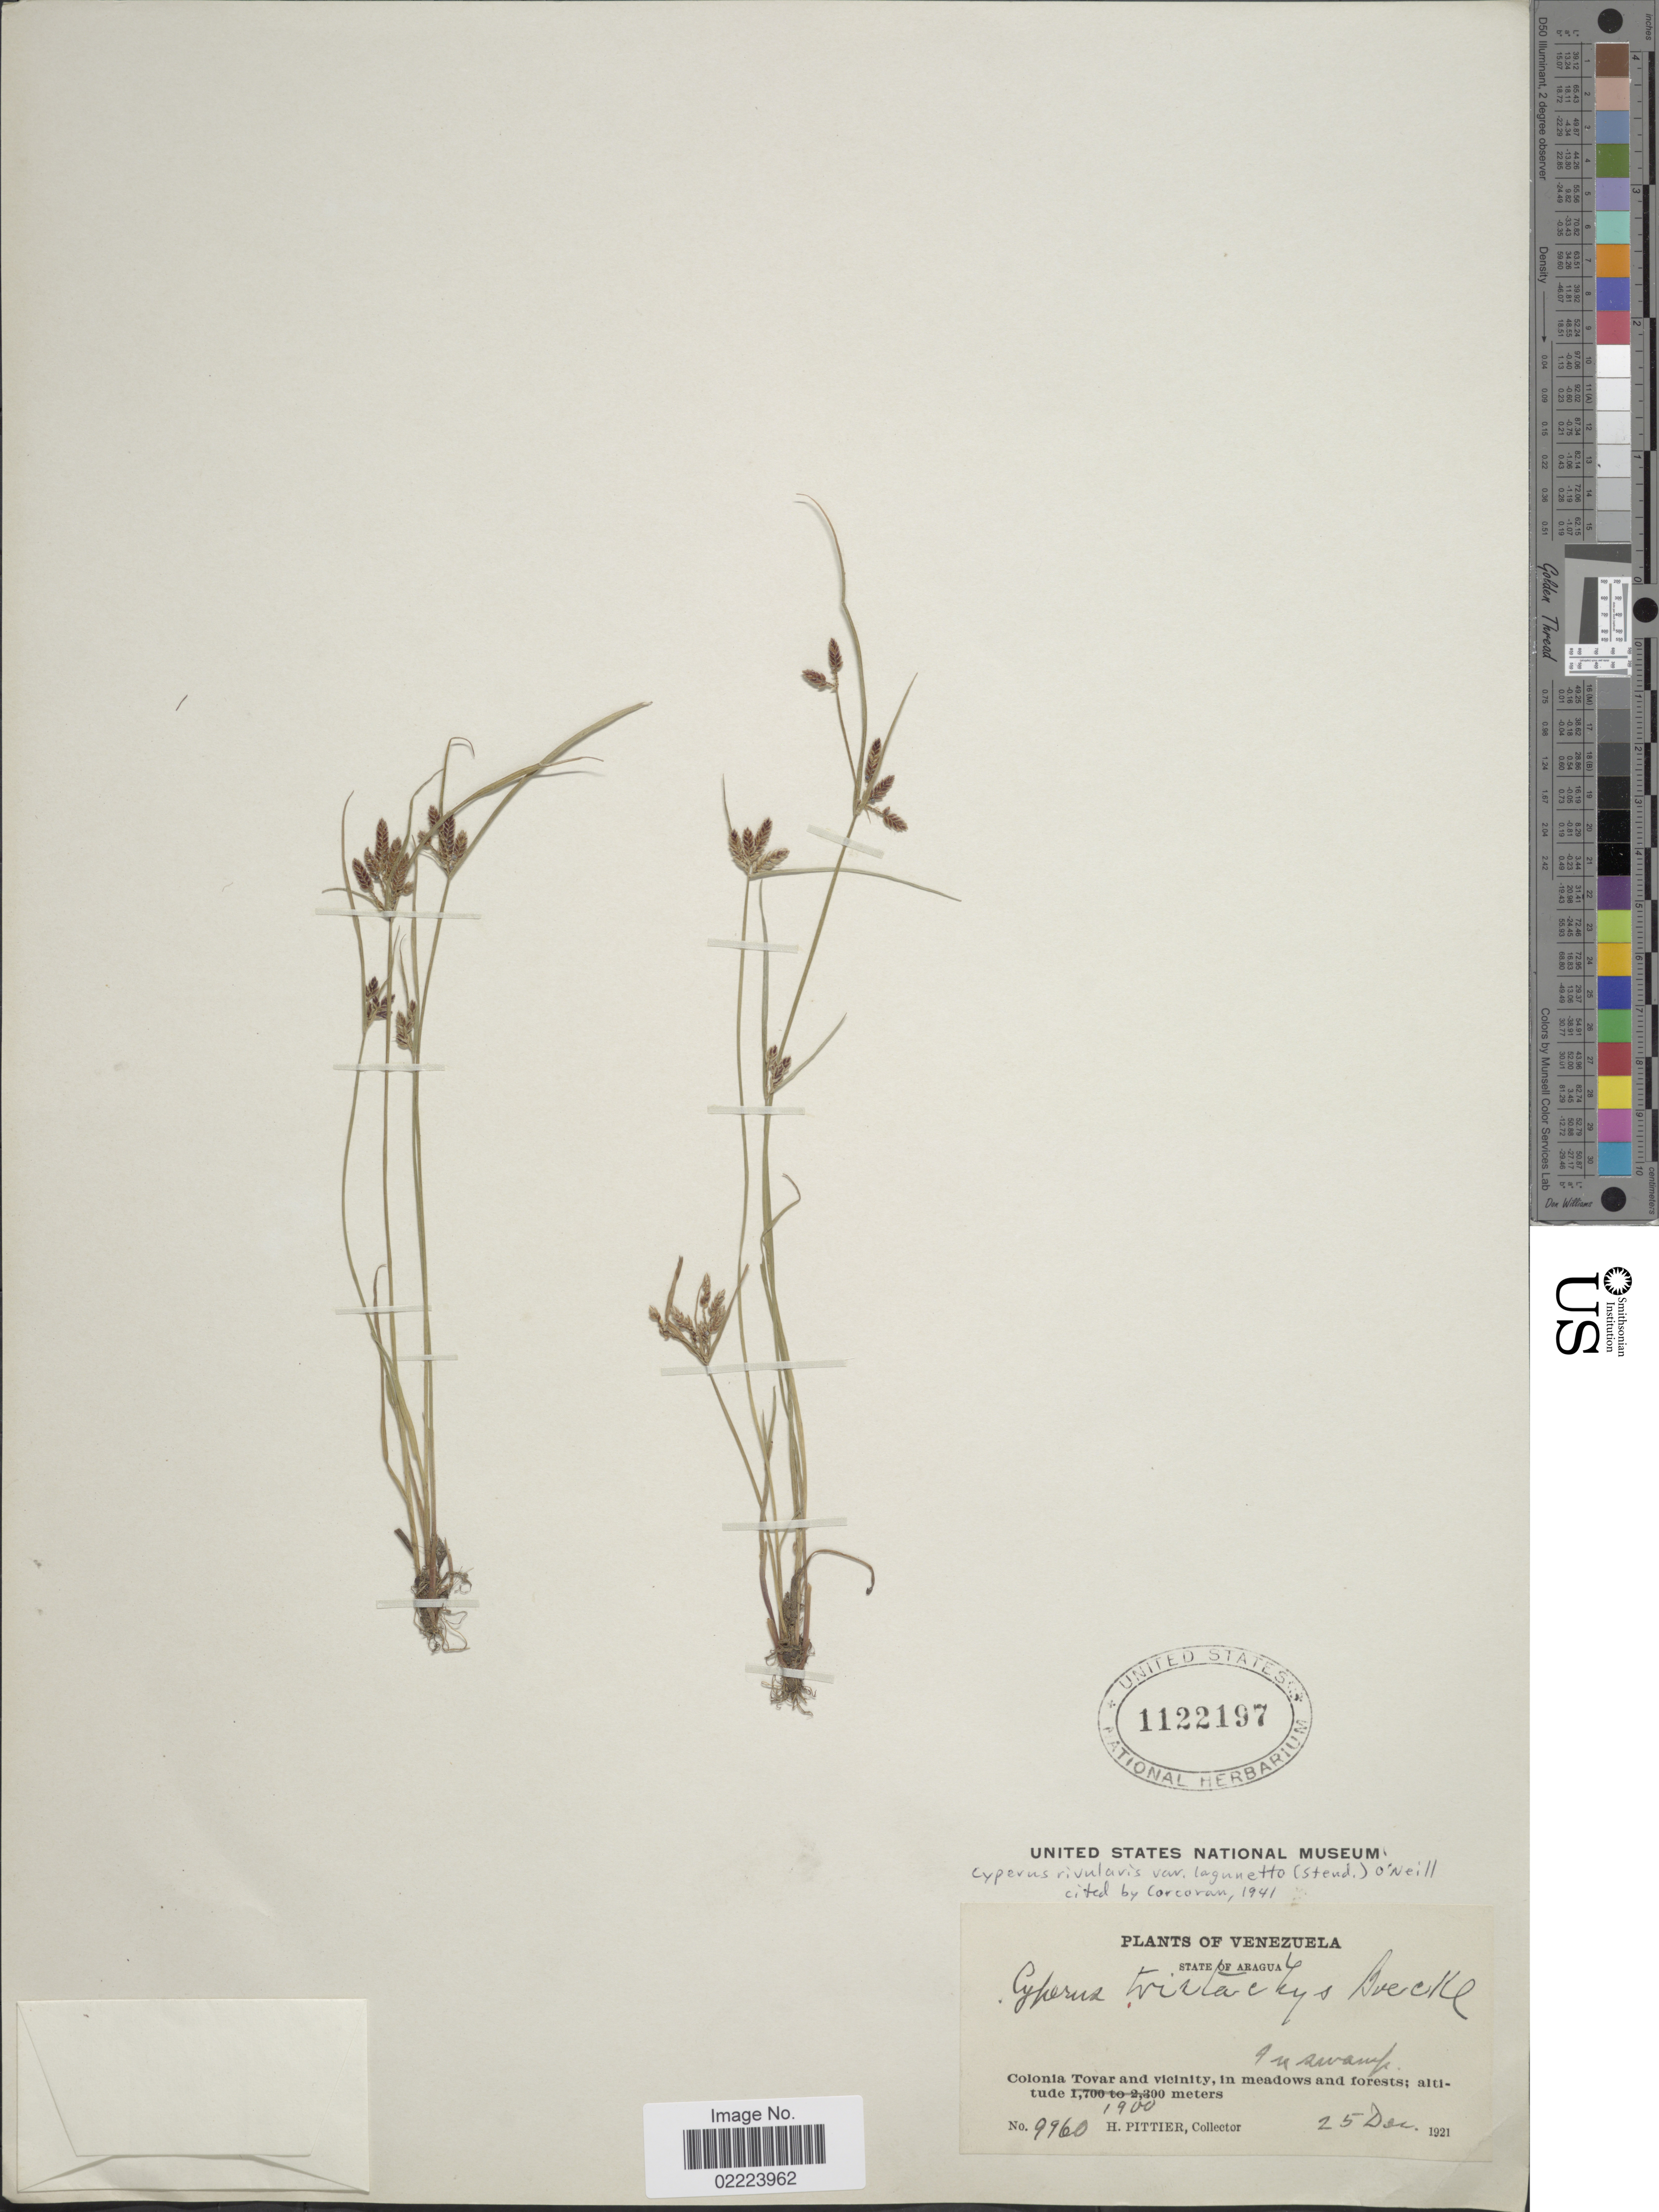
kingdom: Plantae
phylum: Tracheophyta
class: Liliopsida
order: Poales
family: Cyperaceae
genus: Cyperus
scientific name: Cyperus bipartitus Torr.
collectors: H. F. Pittier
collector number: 9960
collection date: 1921-12-25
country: Venezuela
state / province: Aragua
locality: Colonia Tovar and vicinity, in meadows and forests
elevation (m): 1900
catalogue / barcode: US 1122197